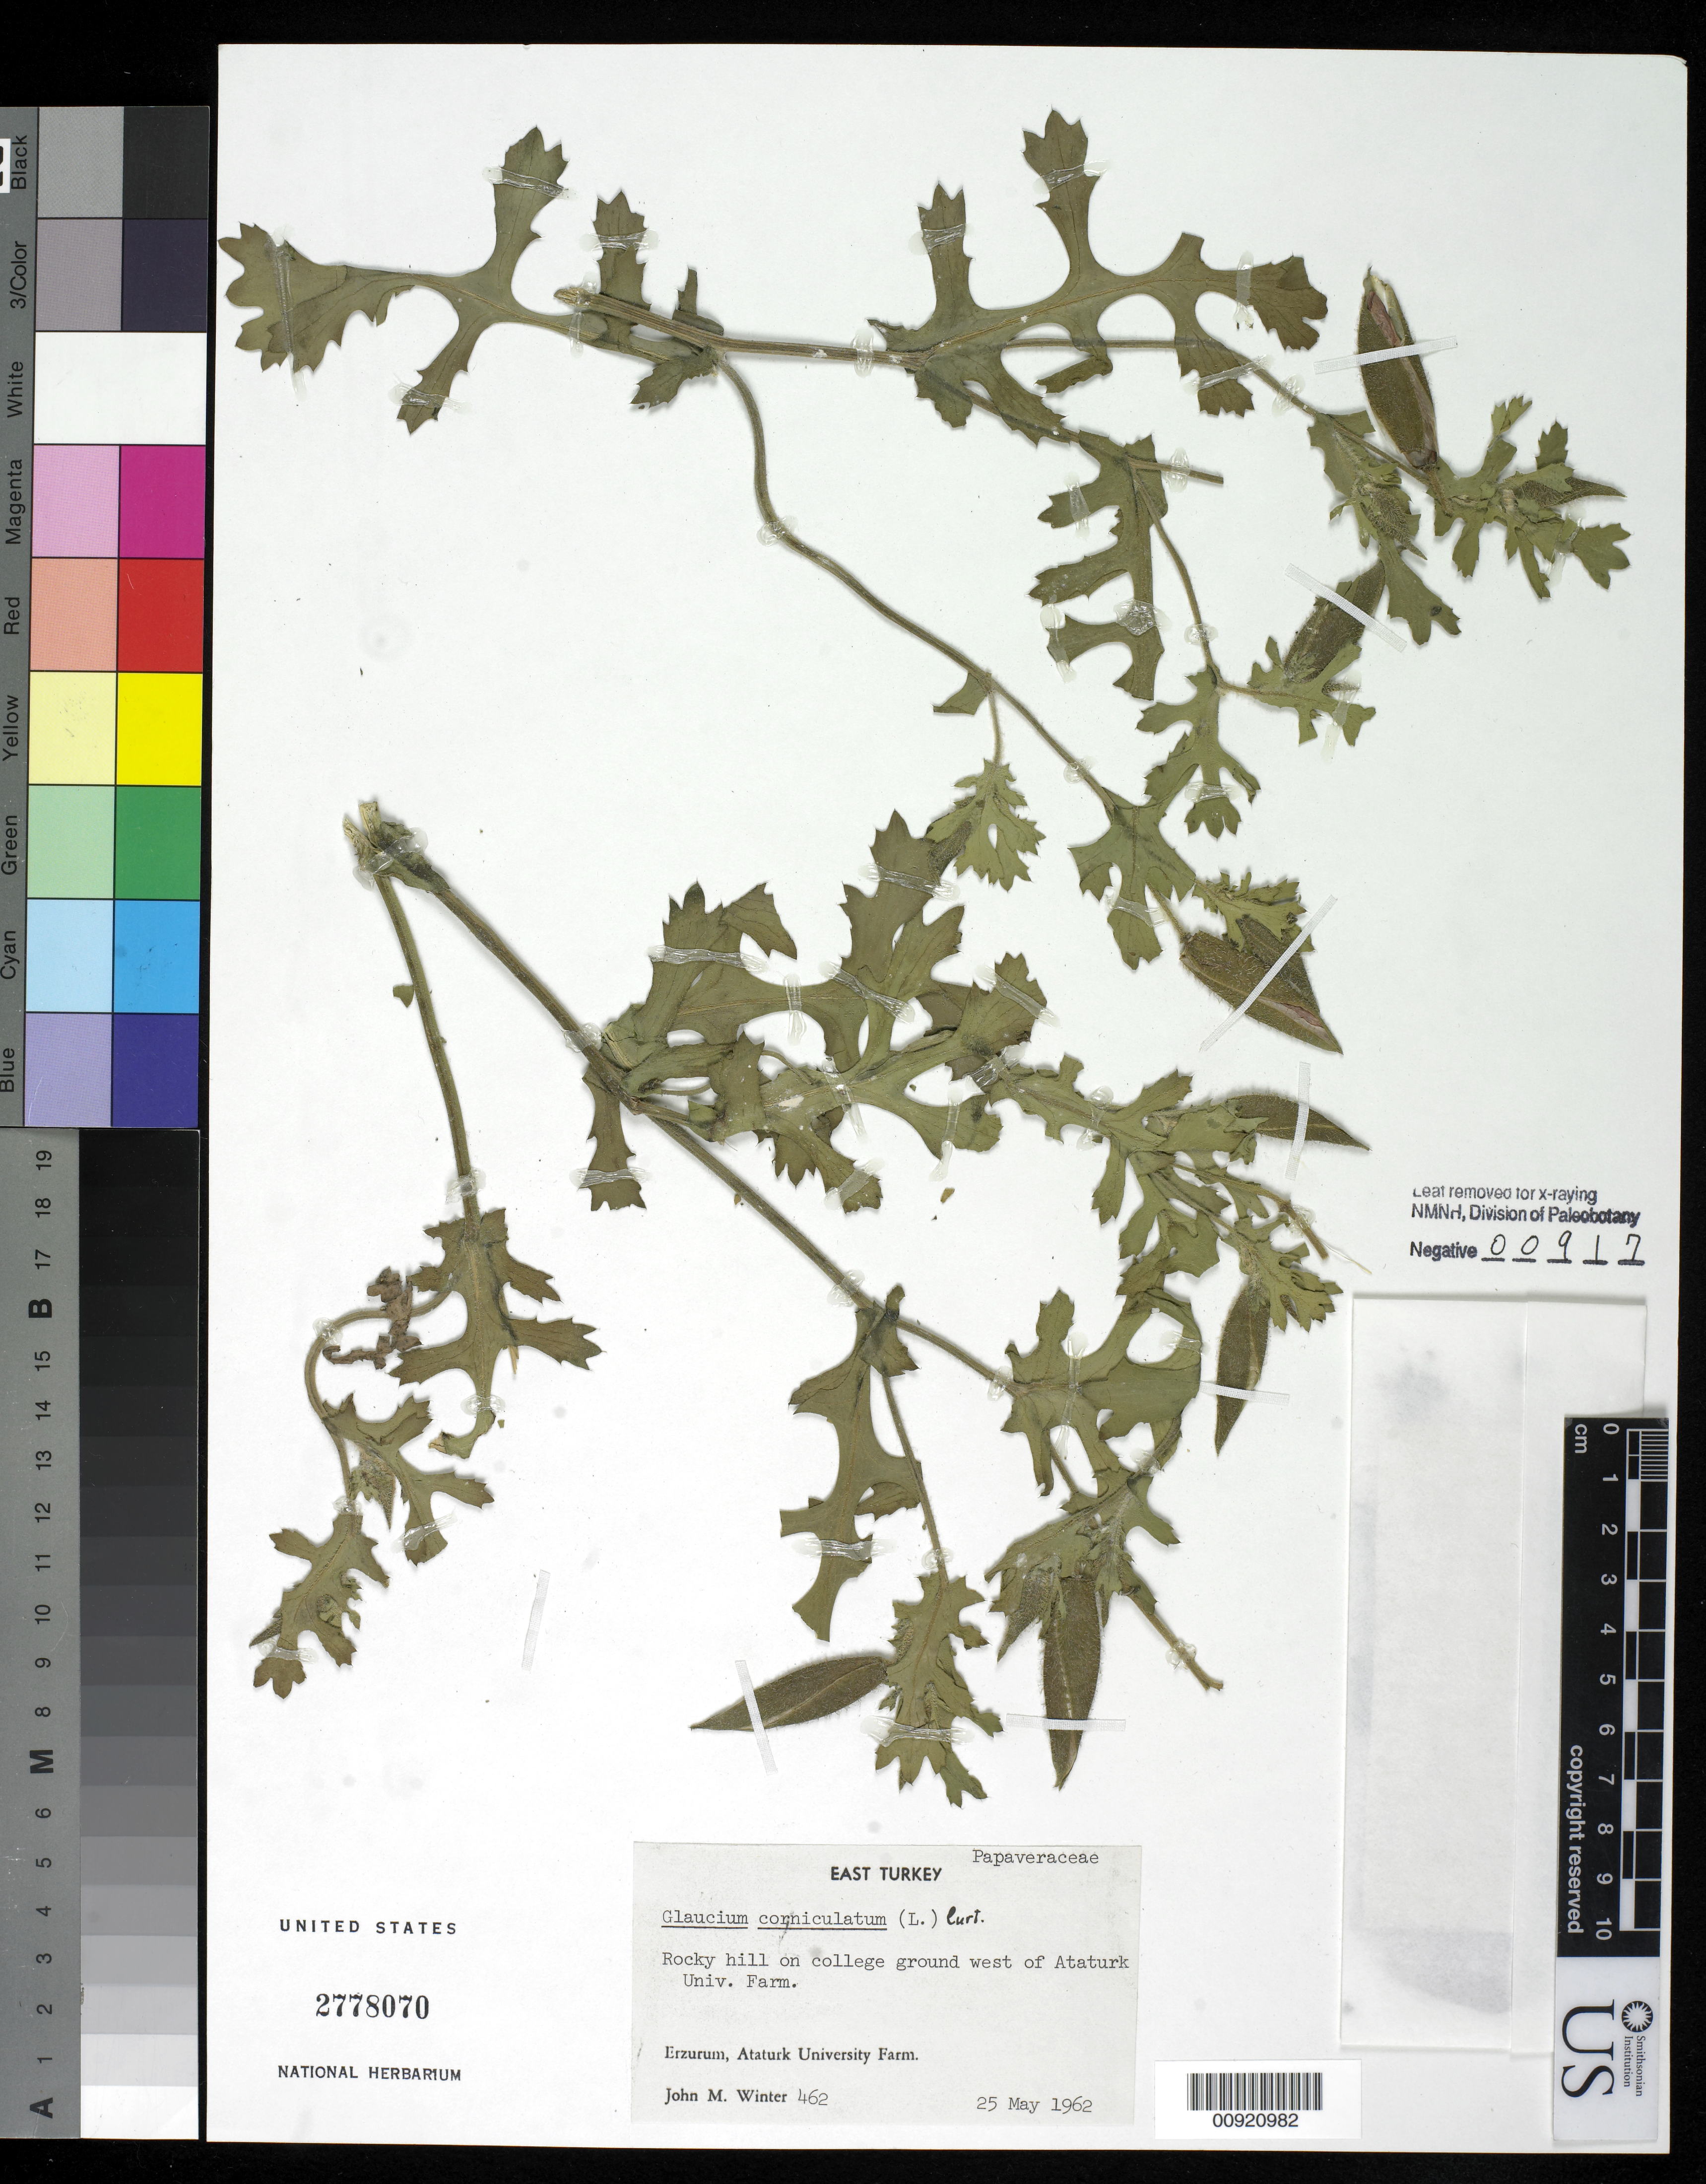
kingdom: Plantae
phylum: Tracheophyta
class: Magnoliopsida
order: Ranunculales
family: Papaveraceae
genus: Glaucium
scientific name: Glaucium corniculatum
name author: Curt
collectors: J. M. Winter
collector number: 462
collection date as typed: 25 May 1962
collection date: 1962-05-25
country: Turkey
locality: East Turkey: Rocky hill on college ground west of Ataturk Univ. Farm. Erzurum, Ataturk University Farm.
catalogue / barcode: US 2778070